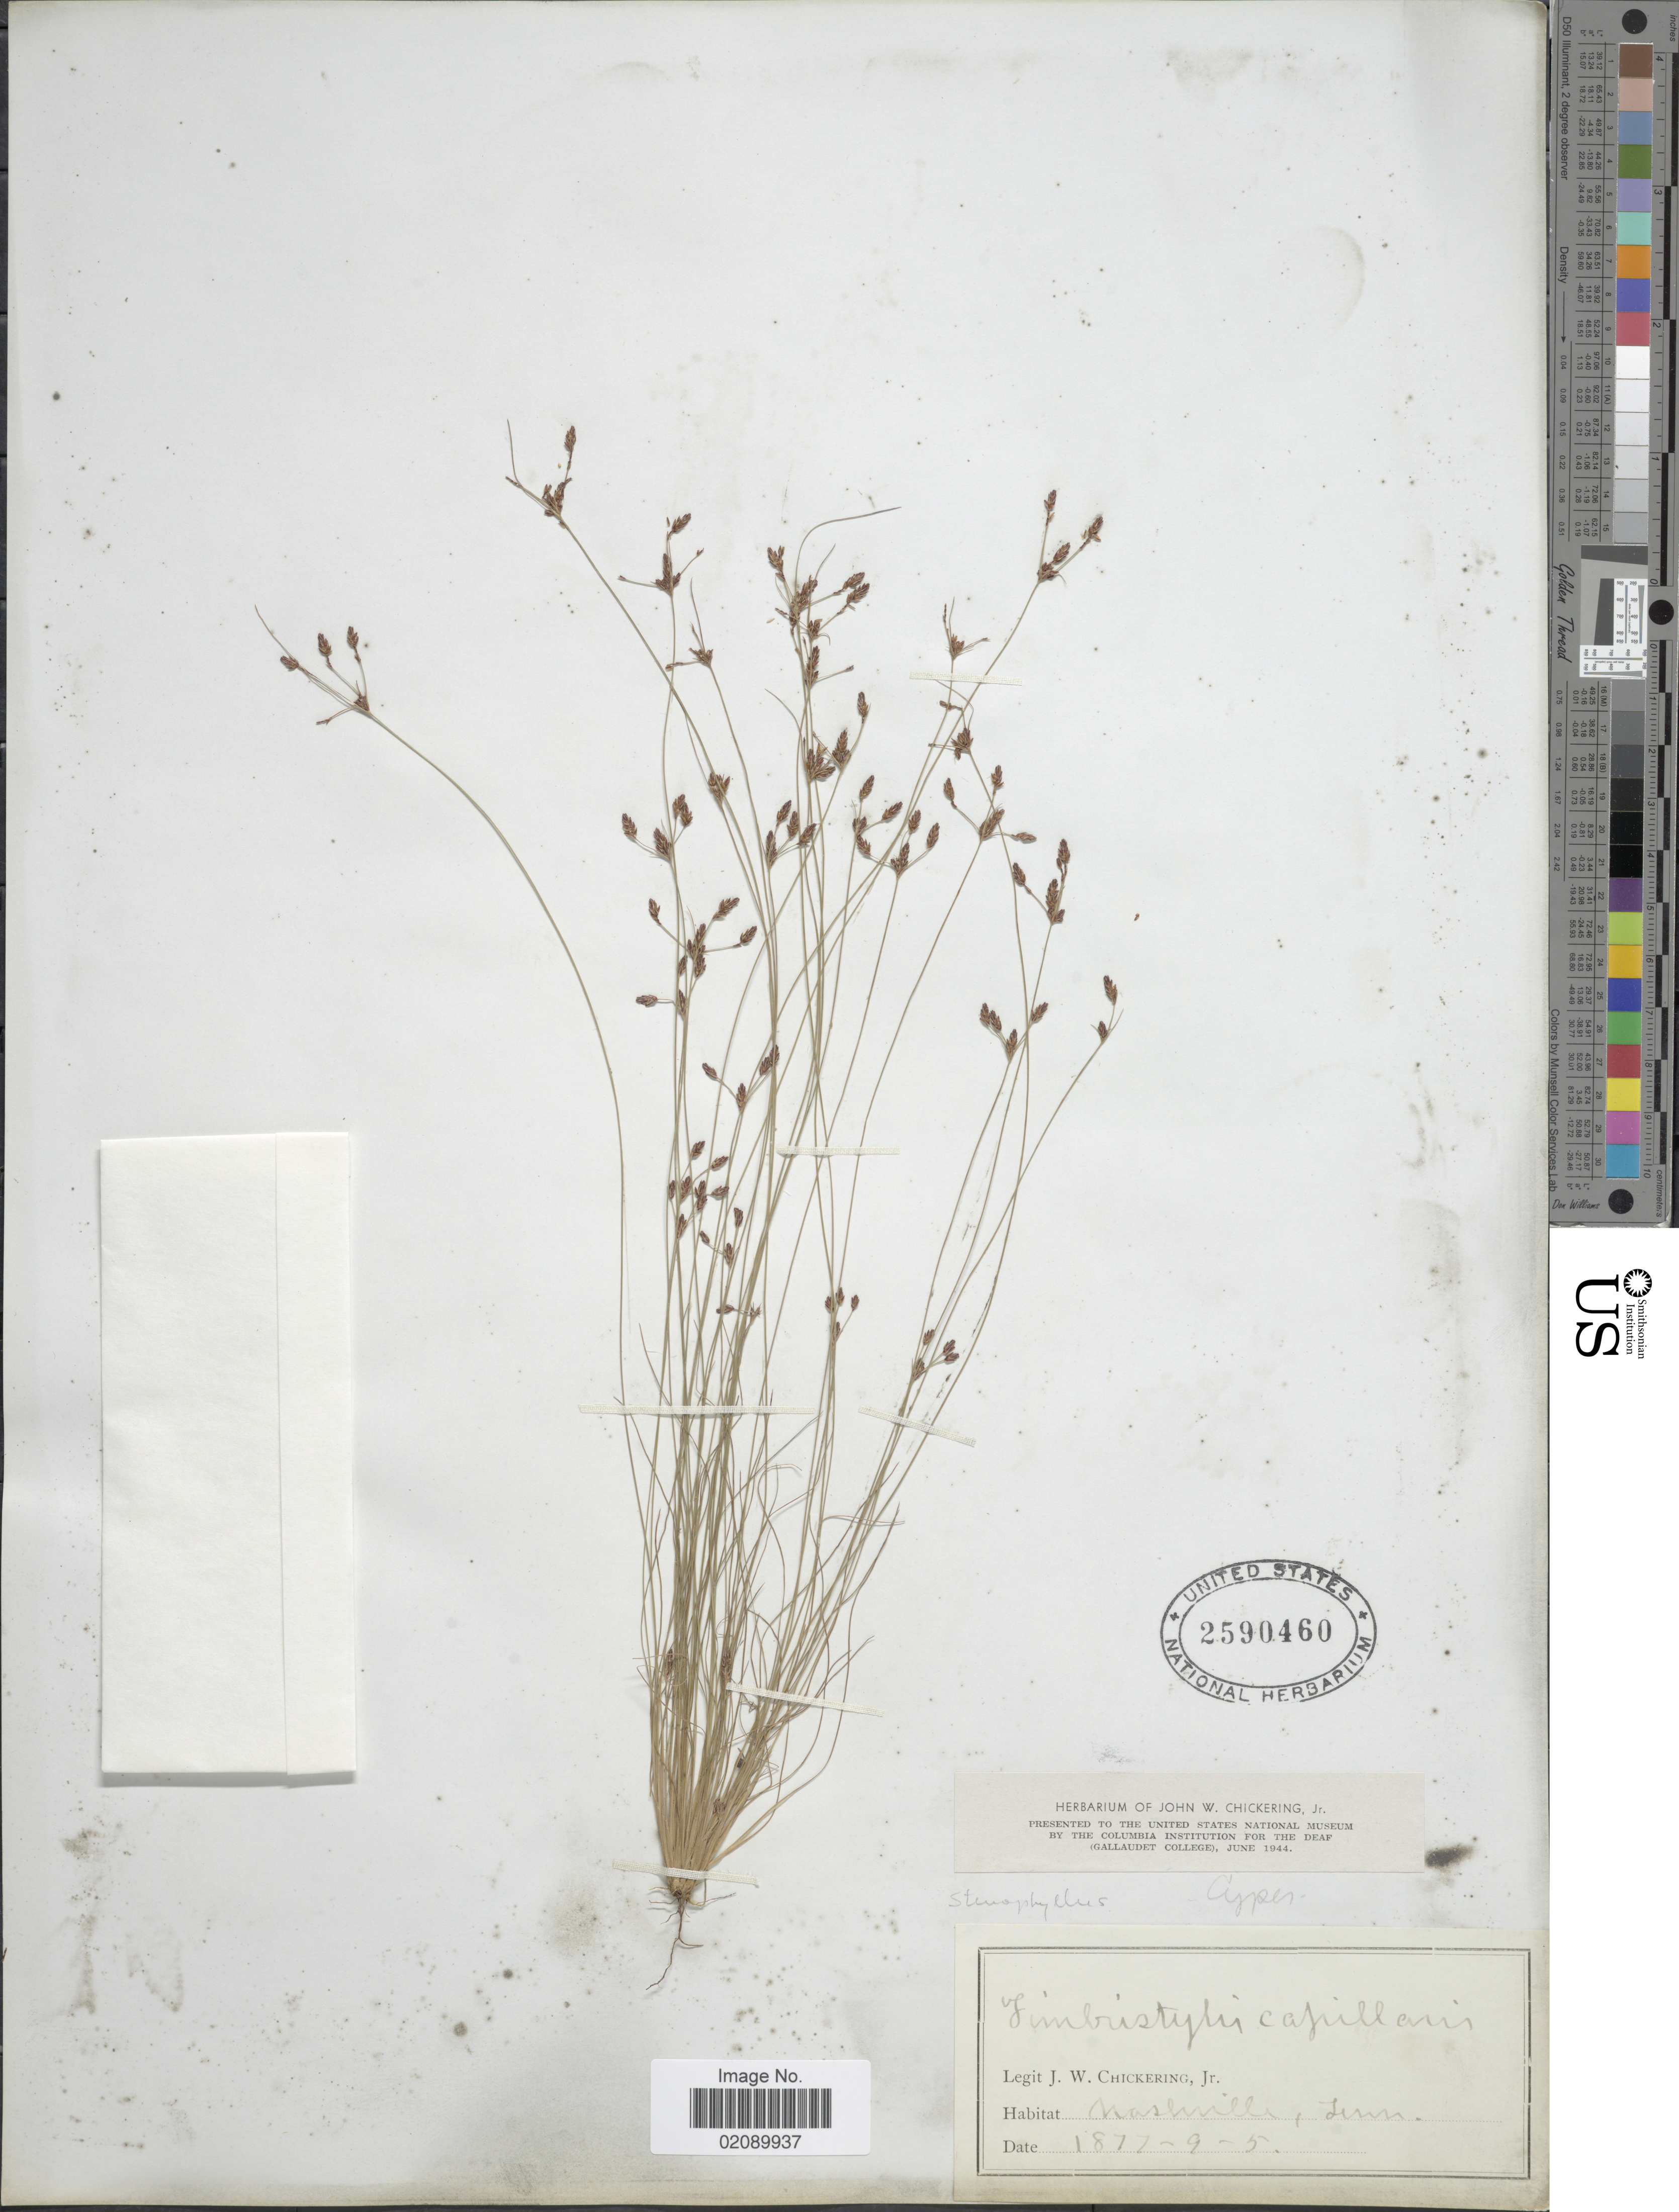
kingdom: Plantae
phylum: Tracheophyta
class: Liliopsida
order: Poales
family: Cyperaceae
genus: Bulbostylis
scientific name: Bulbostylis capillaris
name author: (L.) Kunth ex C.B. Clarke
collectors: J. W. Chickering Jr.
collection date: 1877-09-05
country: United States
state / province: Tennessee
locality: Nashville, Tenn.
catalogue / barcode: US 2590460